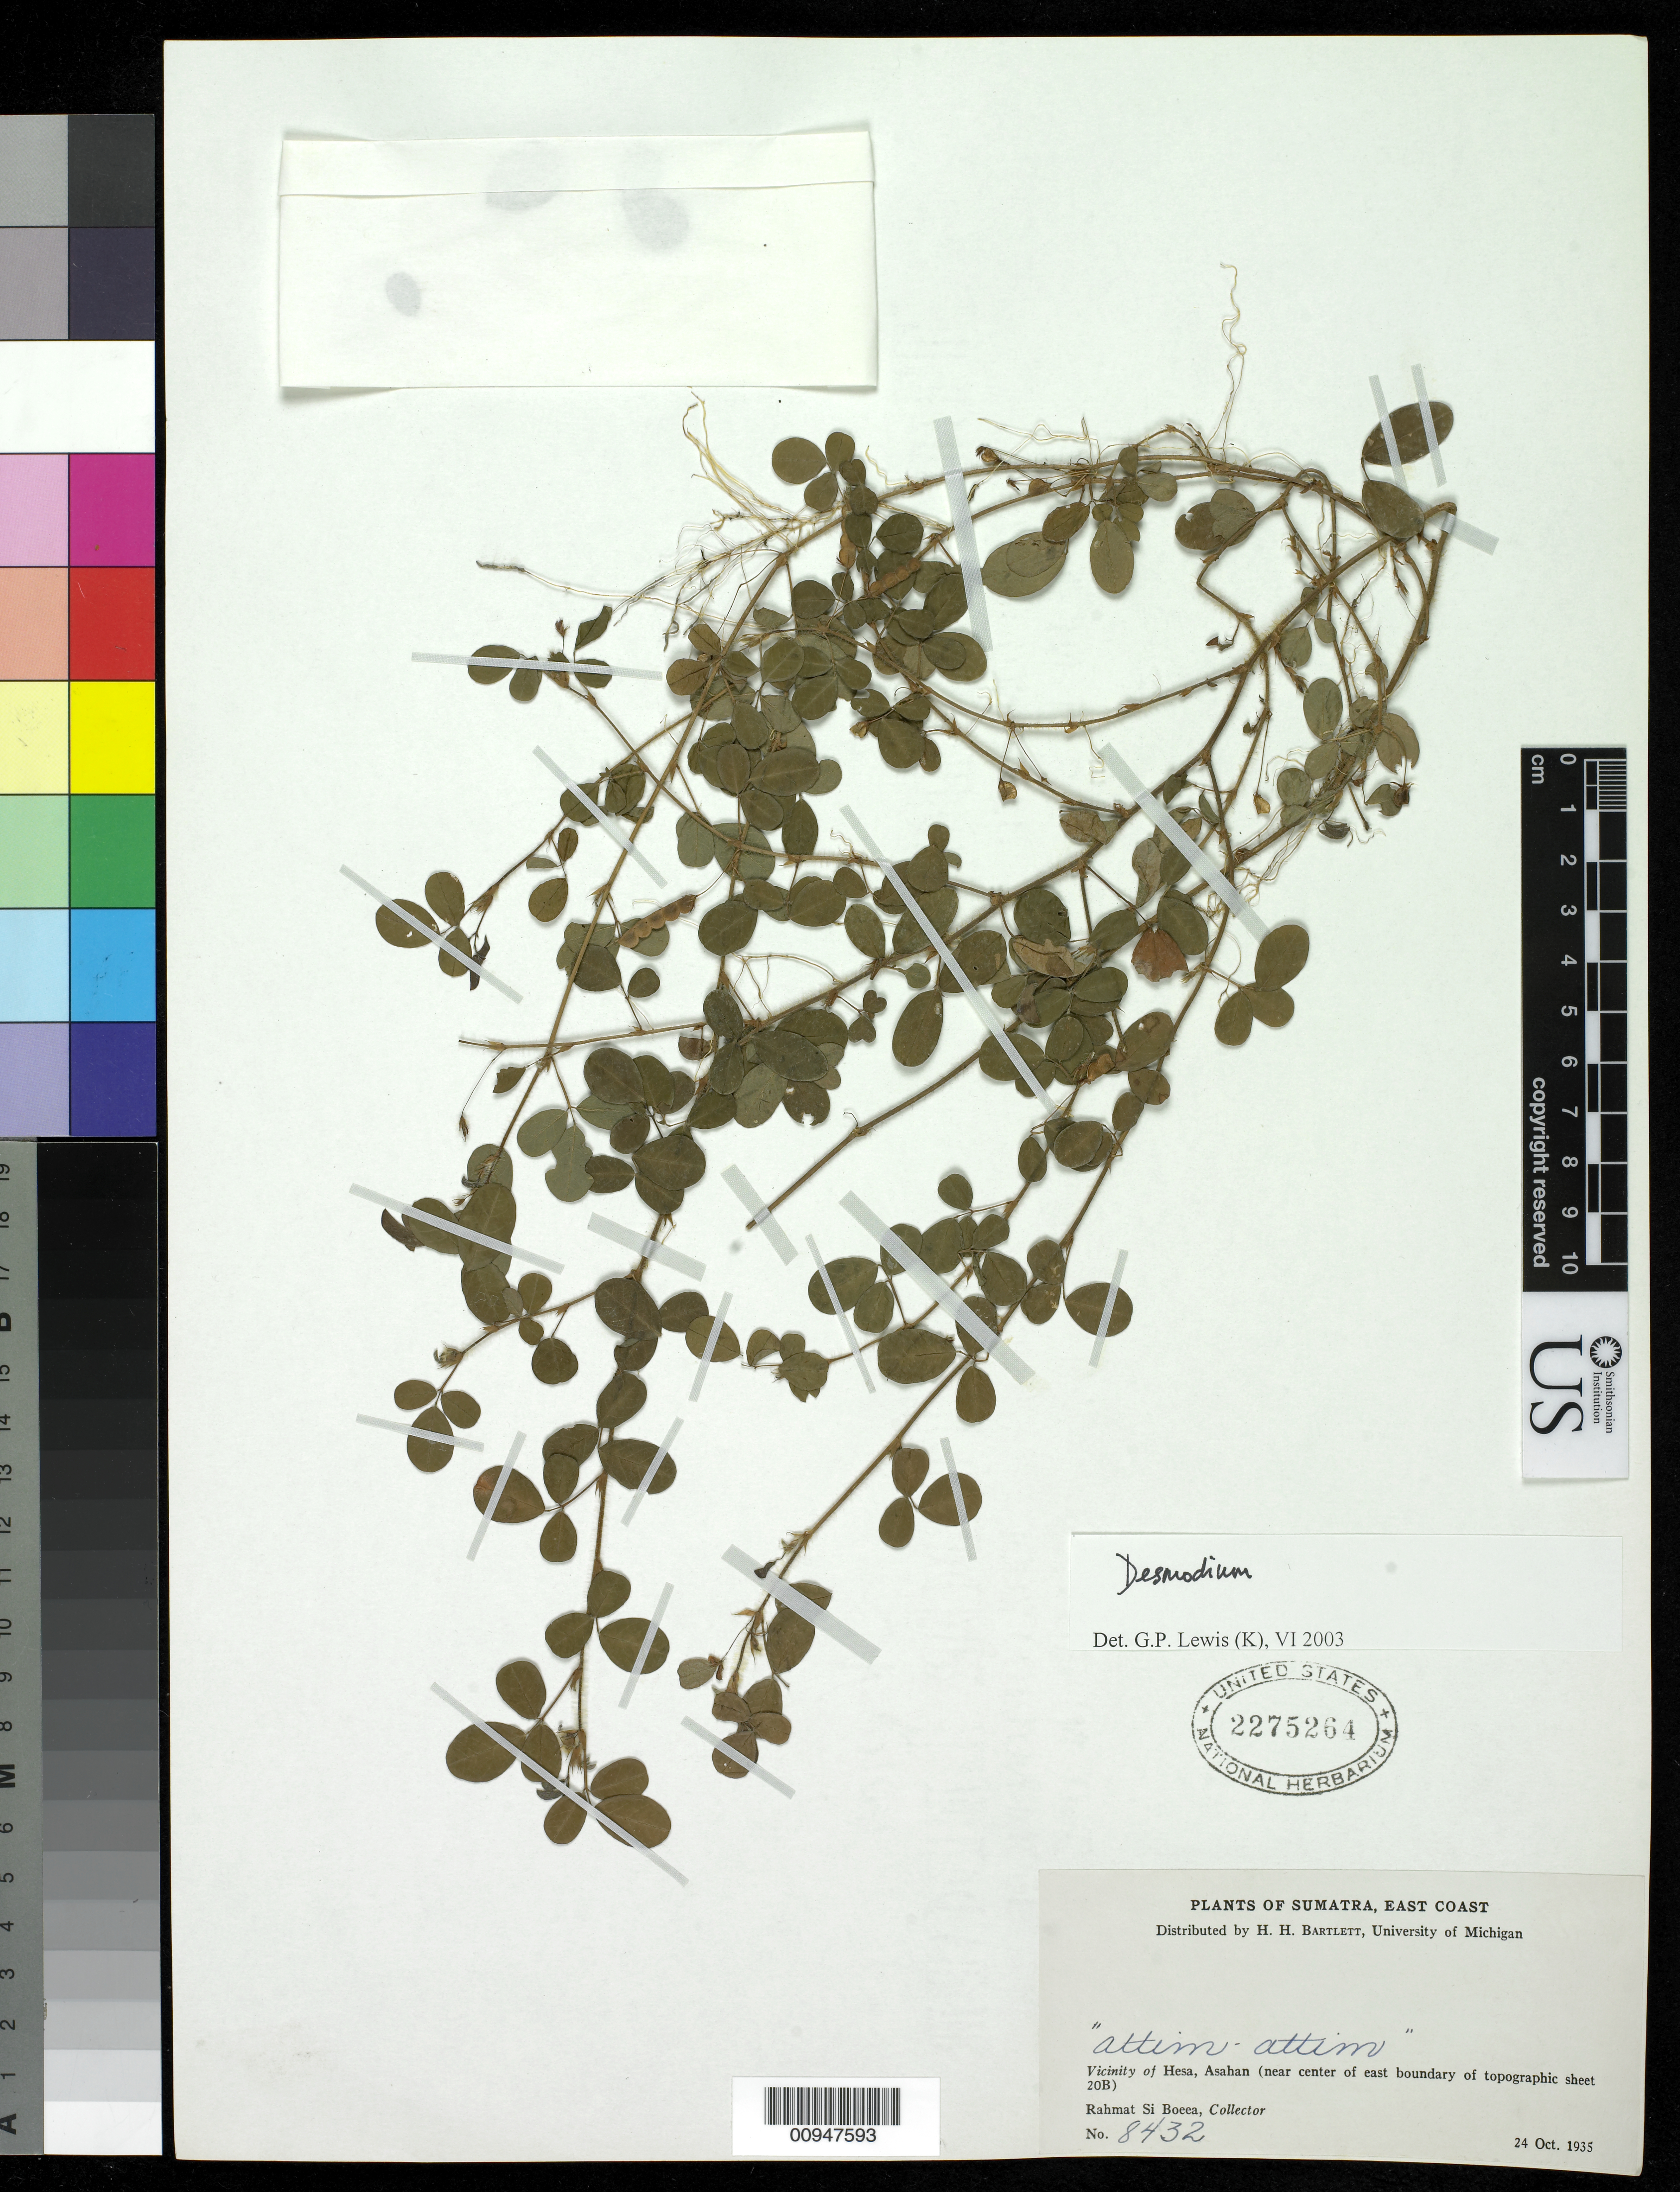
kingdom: Plantae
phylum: Tracheophyta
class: Magnoliopsida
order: Fabales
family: Fabaceae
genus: Grona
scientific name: Grona heterophylla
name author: (Willd.) H. Ohashi & K. Ohashi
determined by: Strong, Mark T., (BOT), Smithsonian Institution - National Museum of Natural History (UNITED STATES)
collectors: Rahmat Si Boeea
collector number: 8432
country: Indonesia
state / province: Sumatra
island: Sumatra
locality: Vicinity of Hesa, Asahan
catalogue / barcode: US 2275264